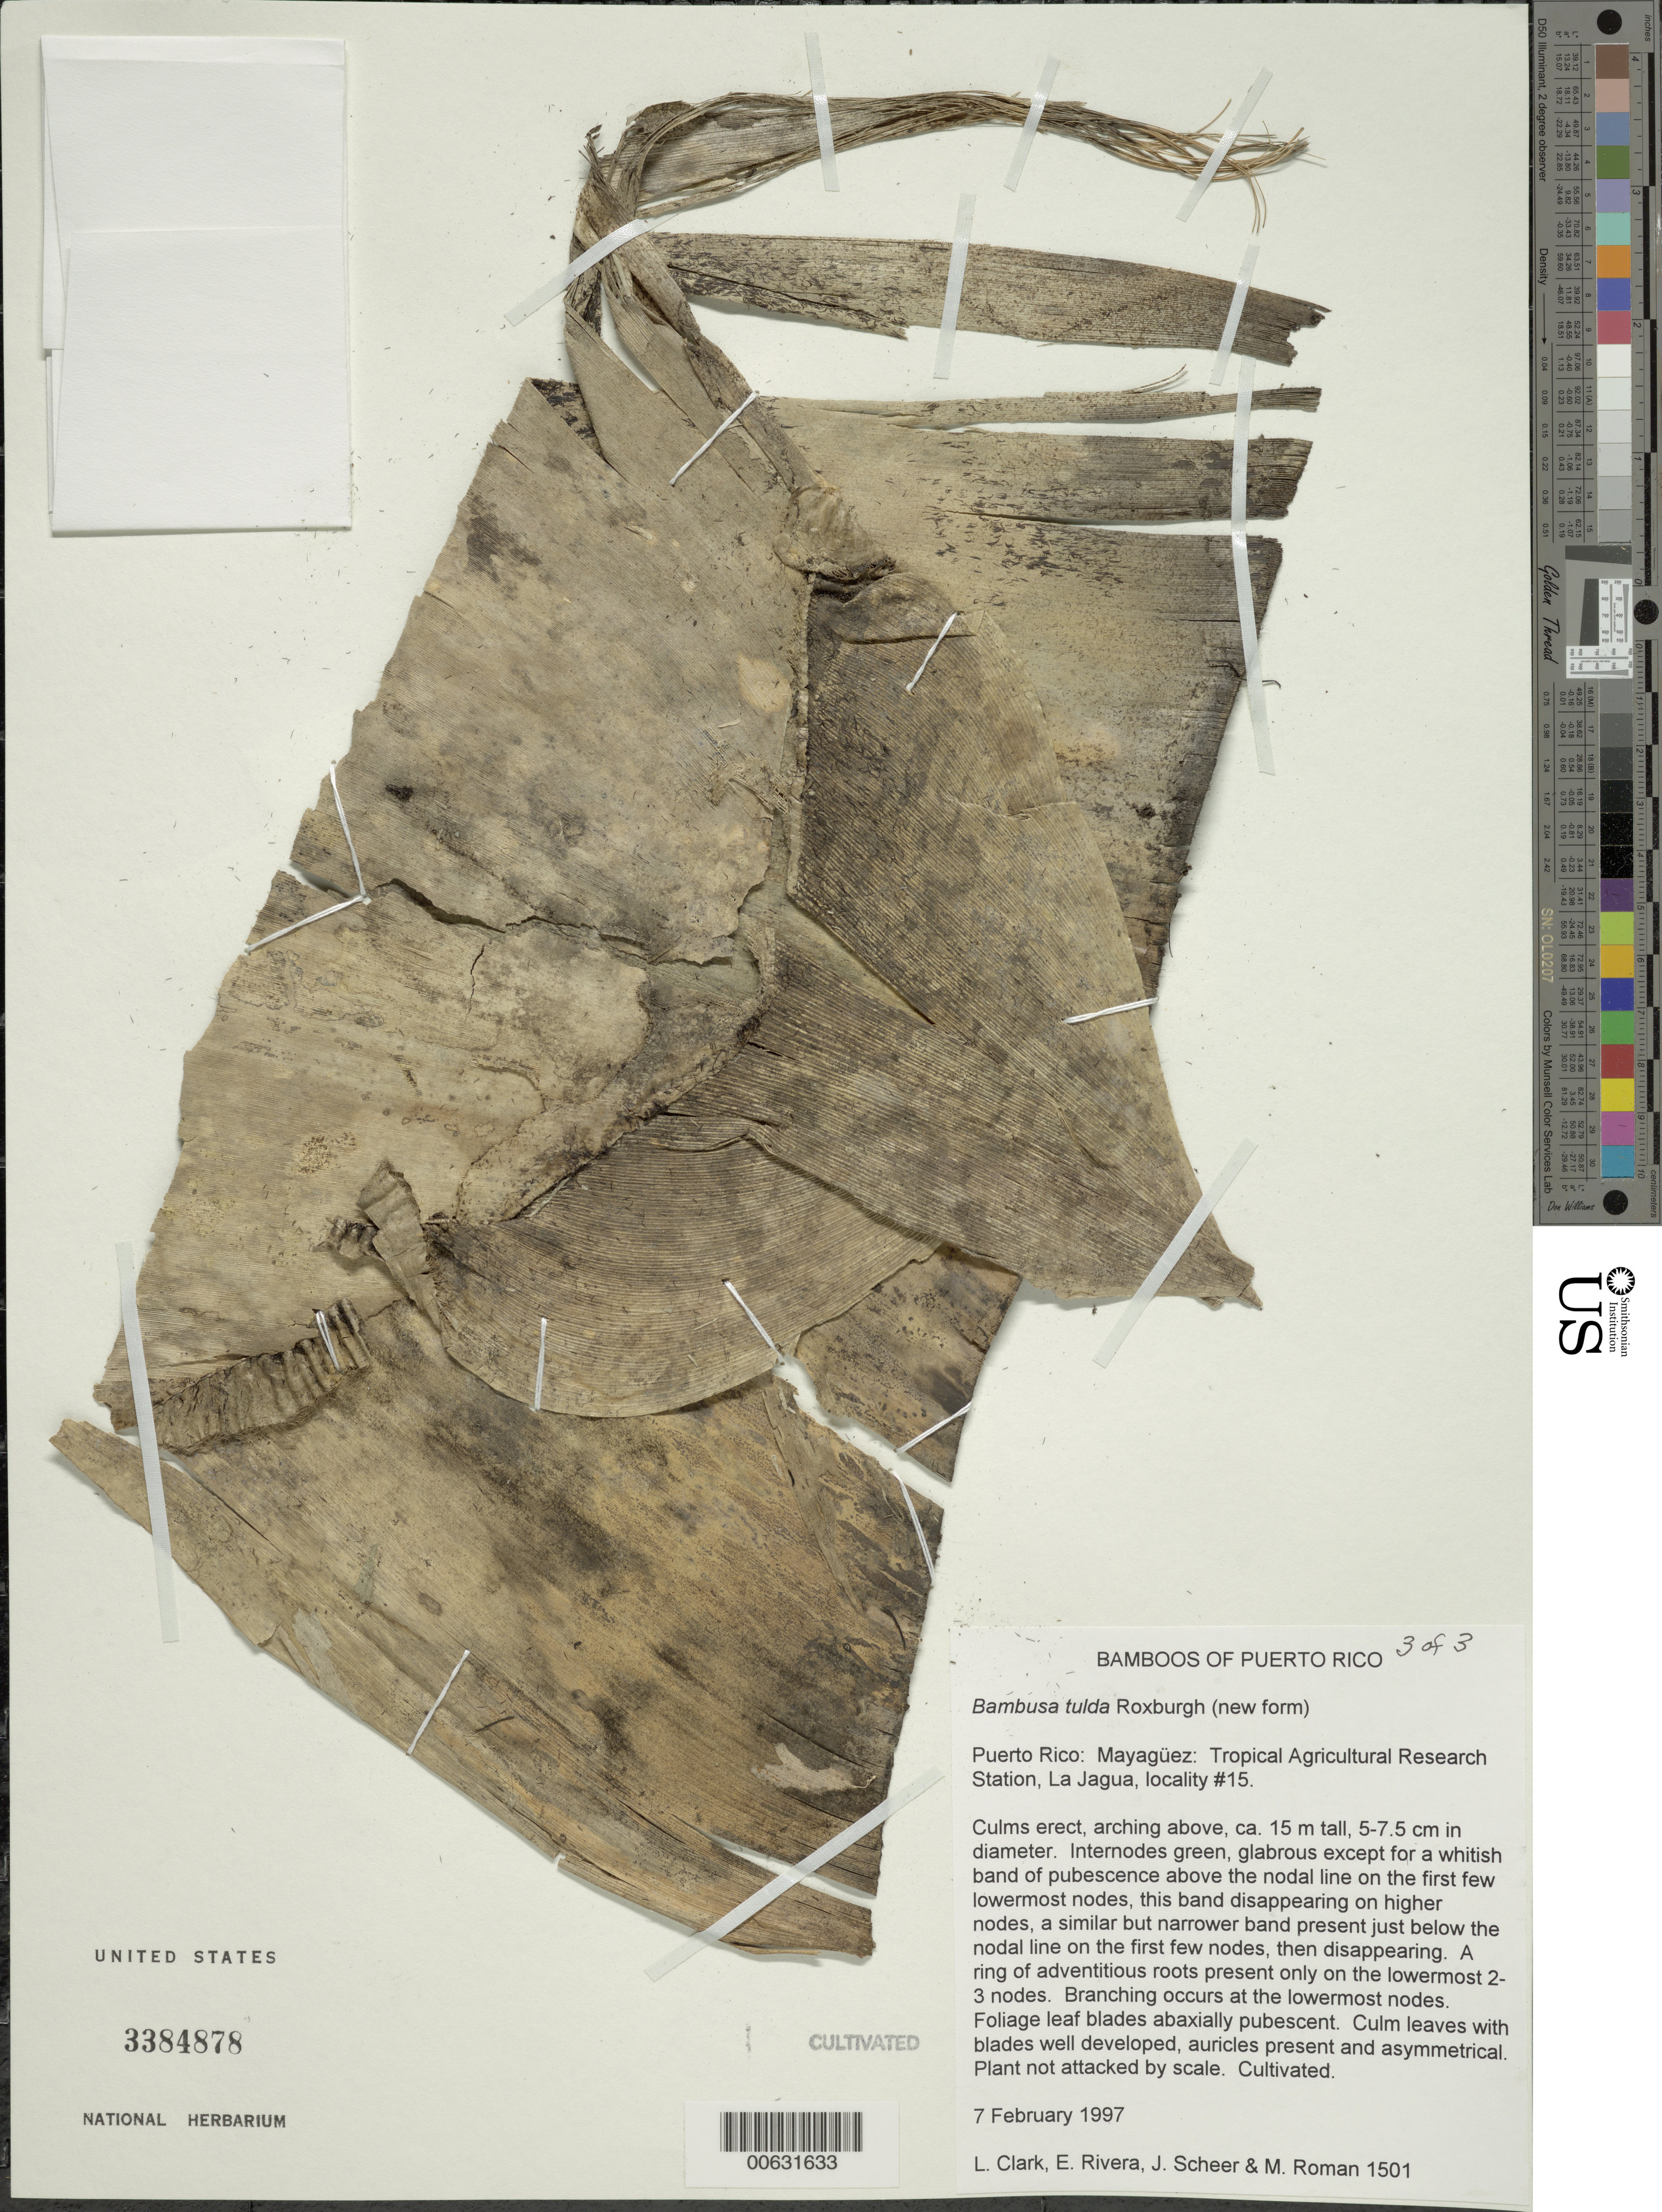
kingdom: Plantae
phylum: Tracheophyta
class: Liliopsida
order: Poales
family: Poaceae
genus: Bambusa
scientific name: Bambusa tulda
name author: Roxb.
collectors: L. G. Clark, E. Rivera, J. Scheer & M. Román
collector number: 1501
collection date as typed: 07 Feb 1997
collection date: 1997-02-07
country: Puerto Rico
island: Greater Antilles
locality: Mayaguez, tropical agricultural research station, la jagua locality #15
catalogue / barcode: US 3384878